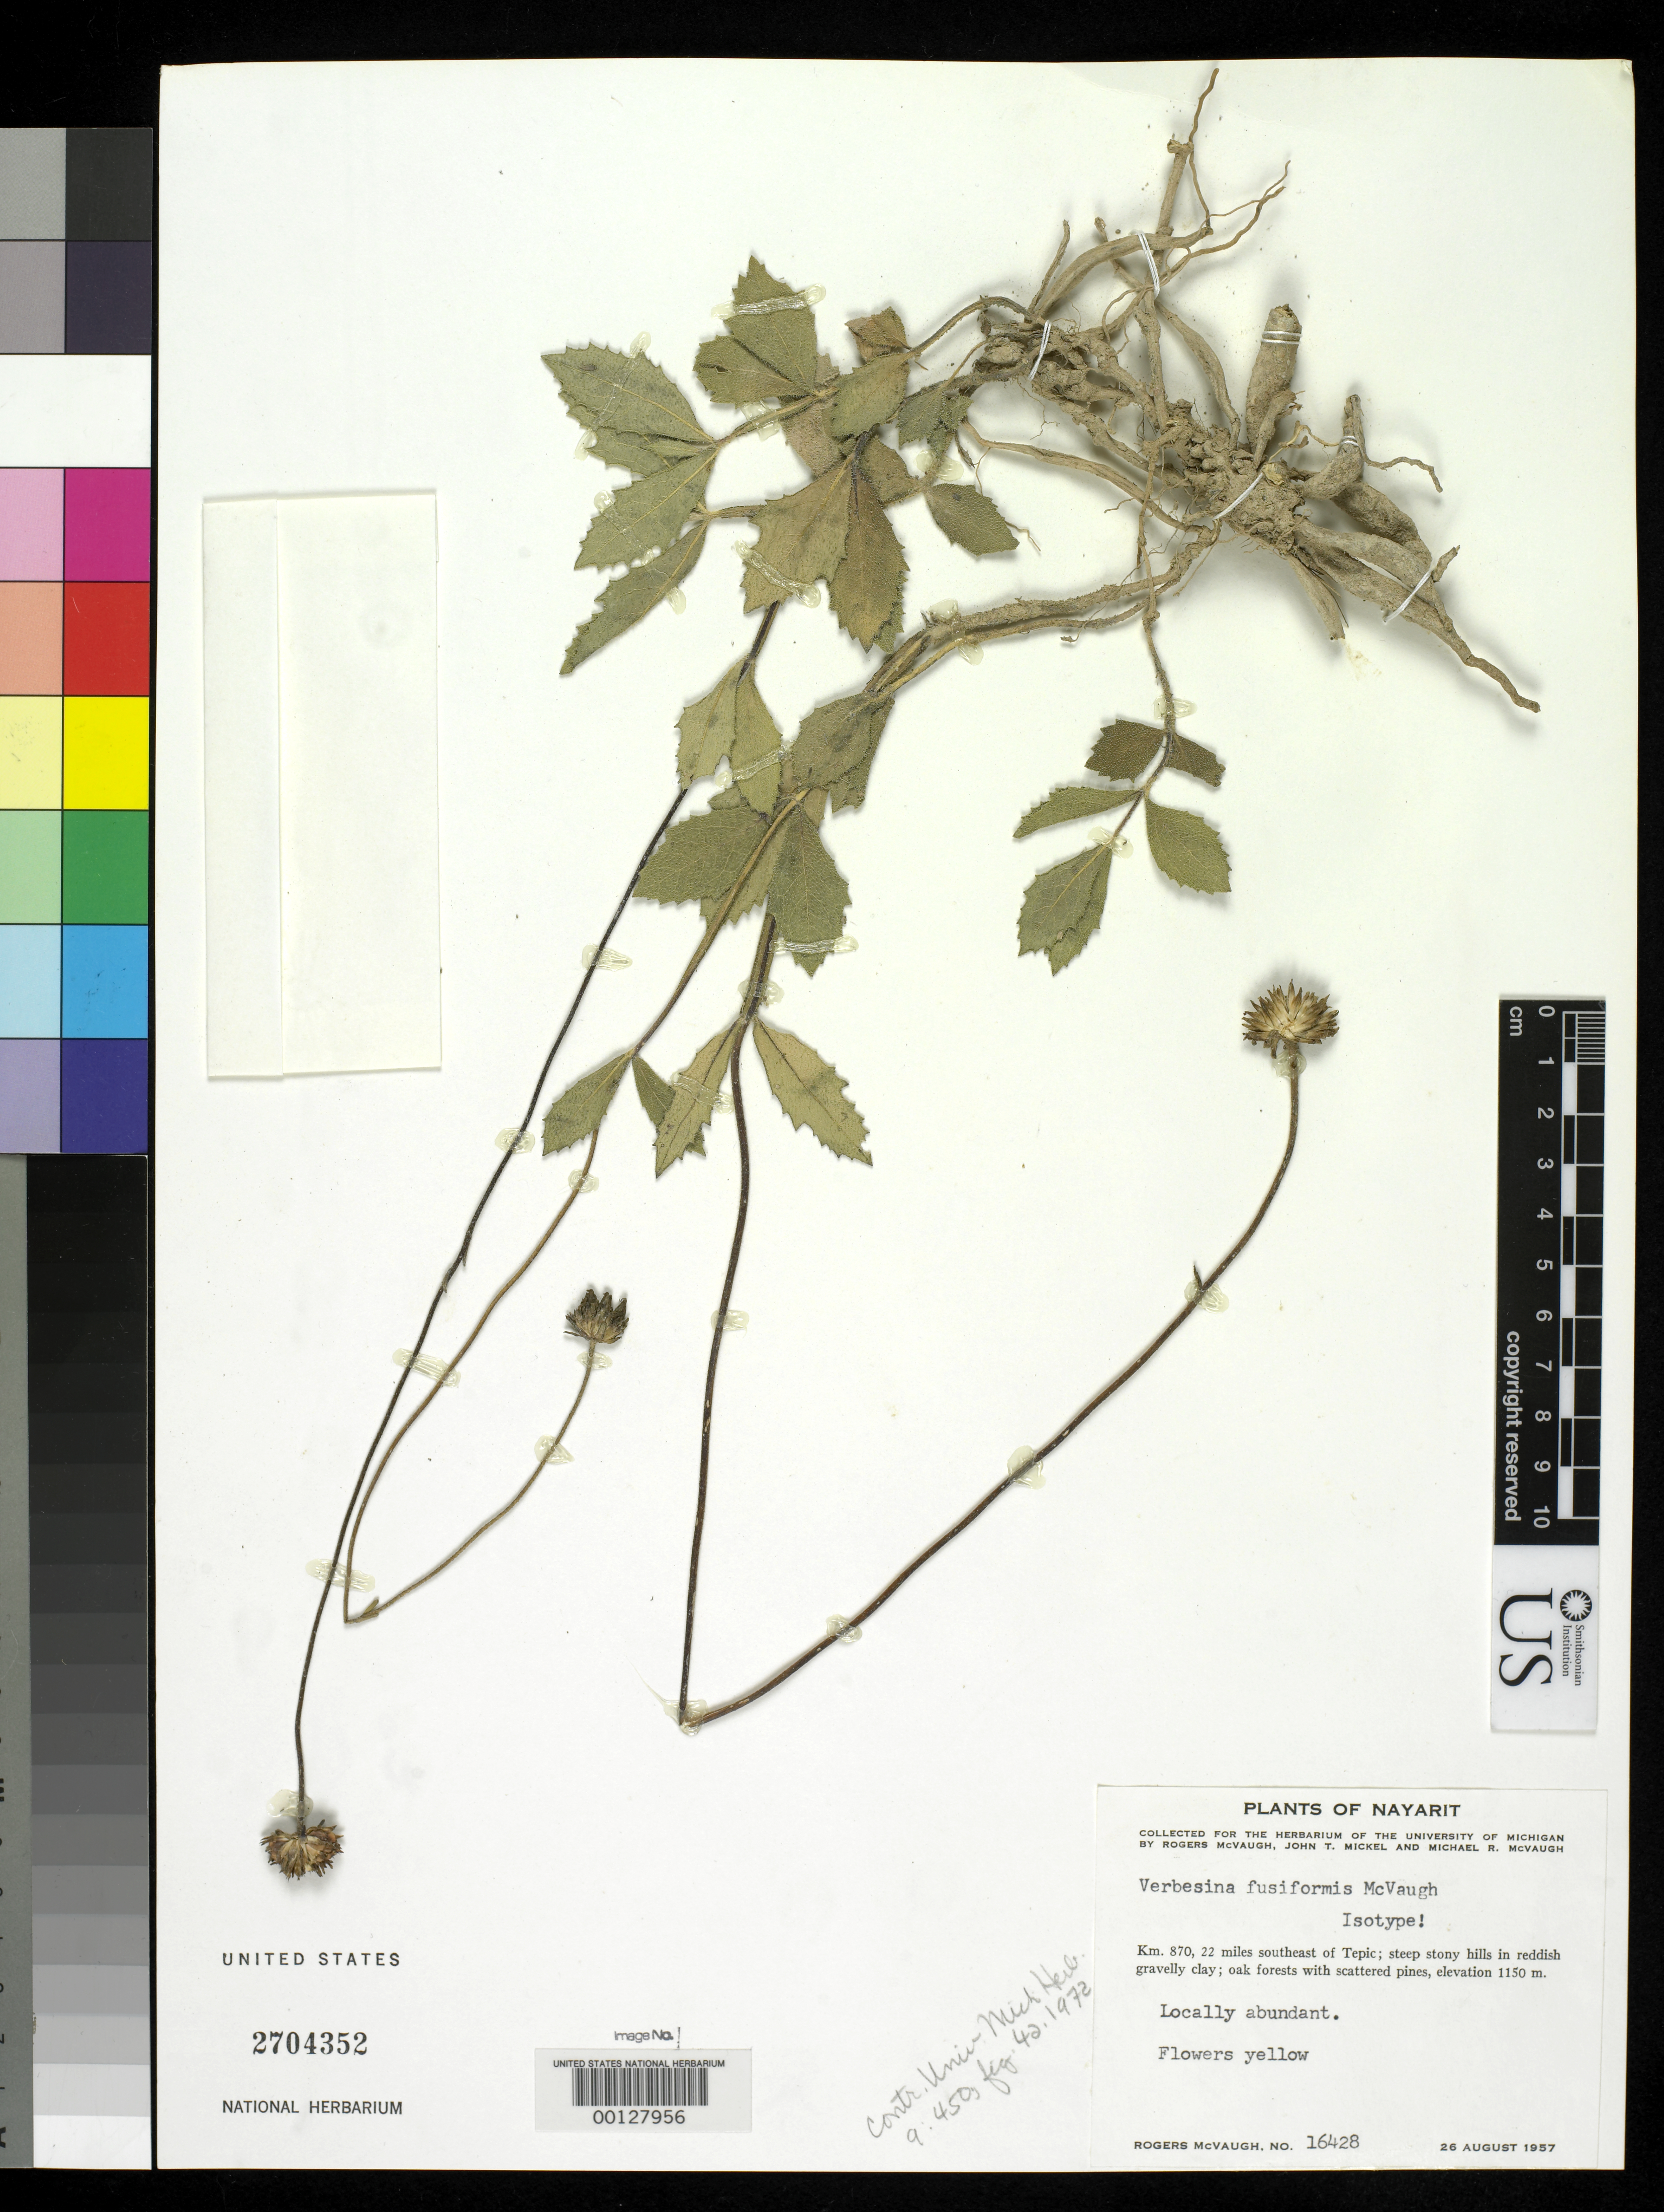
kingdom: Plantae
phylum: Tracheophyta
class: Magnoliopsida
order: Asterales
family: Asteraceae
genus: Verbesina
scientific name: Verbesina fusiformis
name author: McVaugh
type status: Isotype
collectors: R. McVaugh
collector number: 16428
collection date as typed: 26 Aug 1957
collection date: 1957-08-26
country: Mexico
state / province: Nayarit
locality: SE of Tepic.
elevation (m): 1150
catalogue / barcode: US 2704352